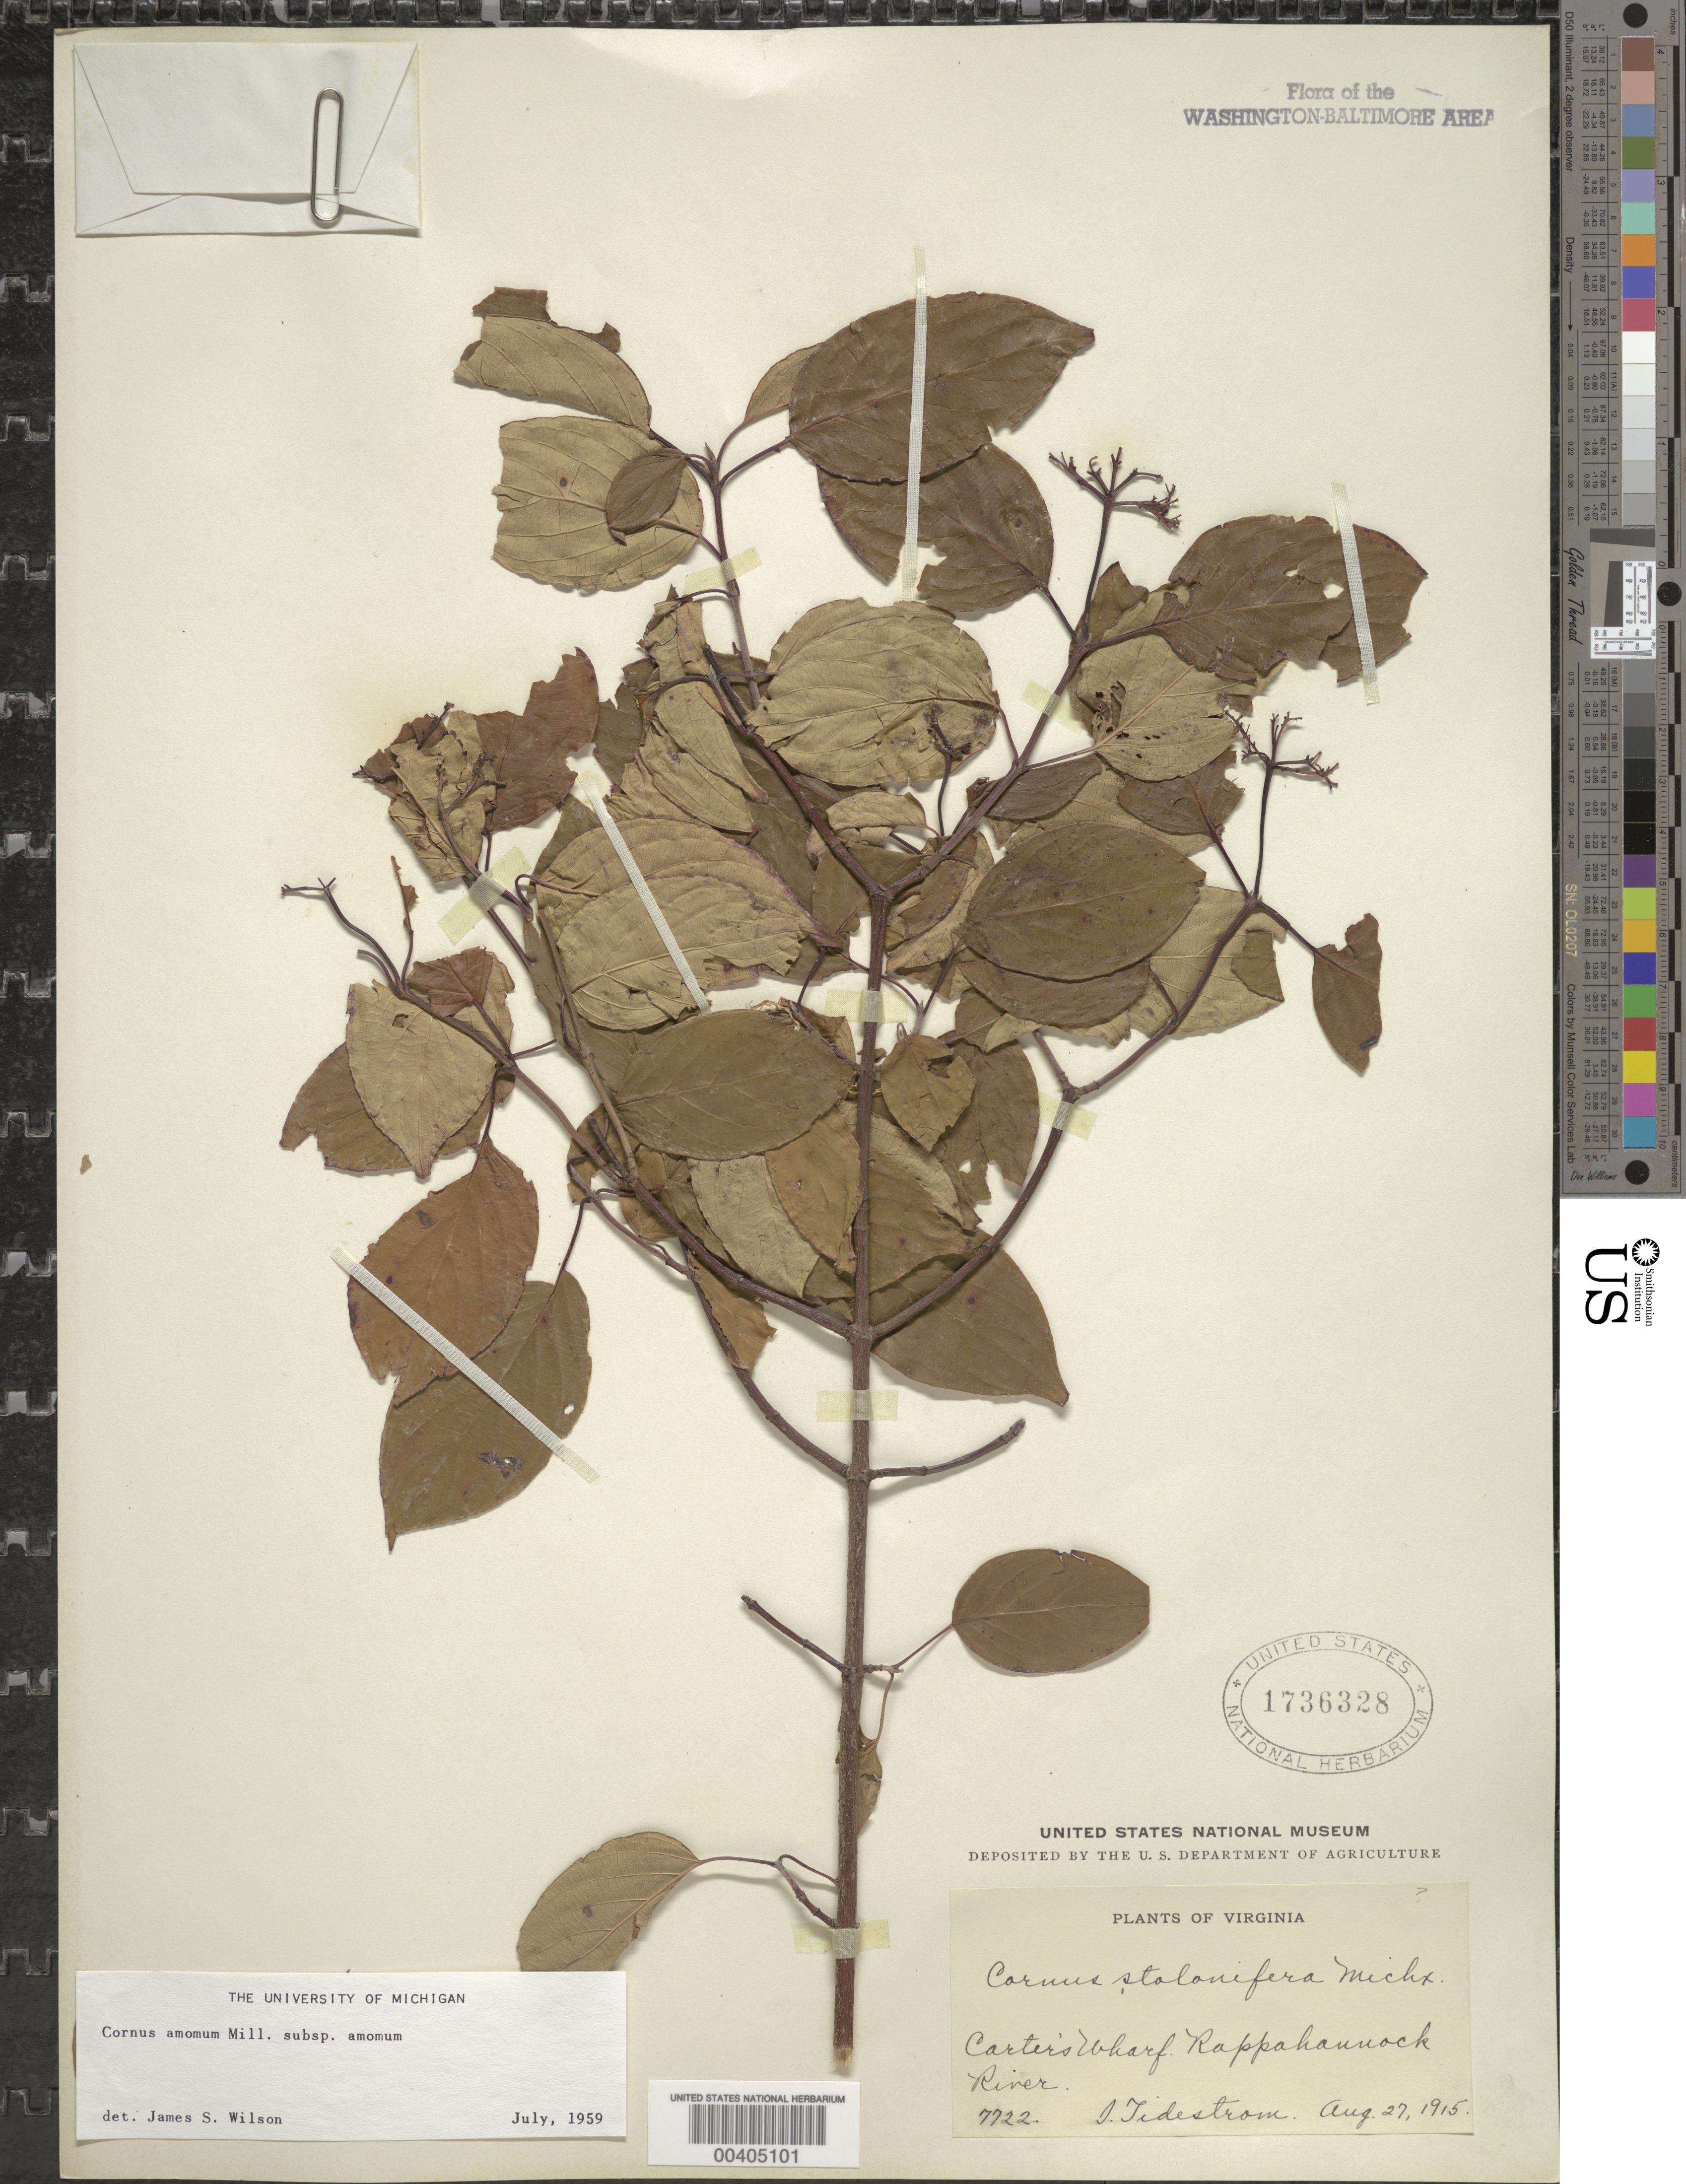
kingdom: Plantae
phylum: Tracheophyta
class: Magnoliopsida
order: Cornales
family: Cornaceae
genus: Cornus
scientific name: Cornus amomum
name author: Mill.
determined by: Wilson, J. S., (MICH), University of Michigan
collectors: I. F. Tidestrom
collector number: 7722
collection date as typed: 27 Aug 1915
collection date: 1915-08-27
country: United States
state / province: Virginia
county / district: Richmond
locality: Carters Wharf, Rappahannock River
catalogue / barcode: US 1736328